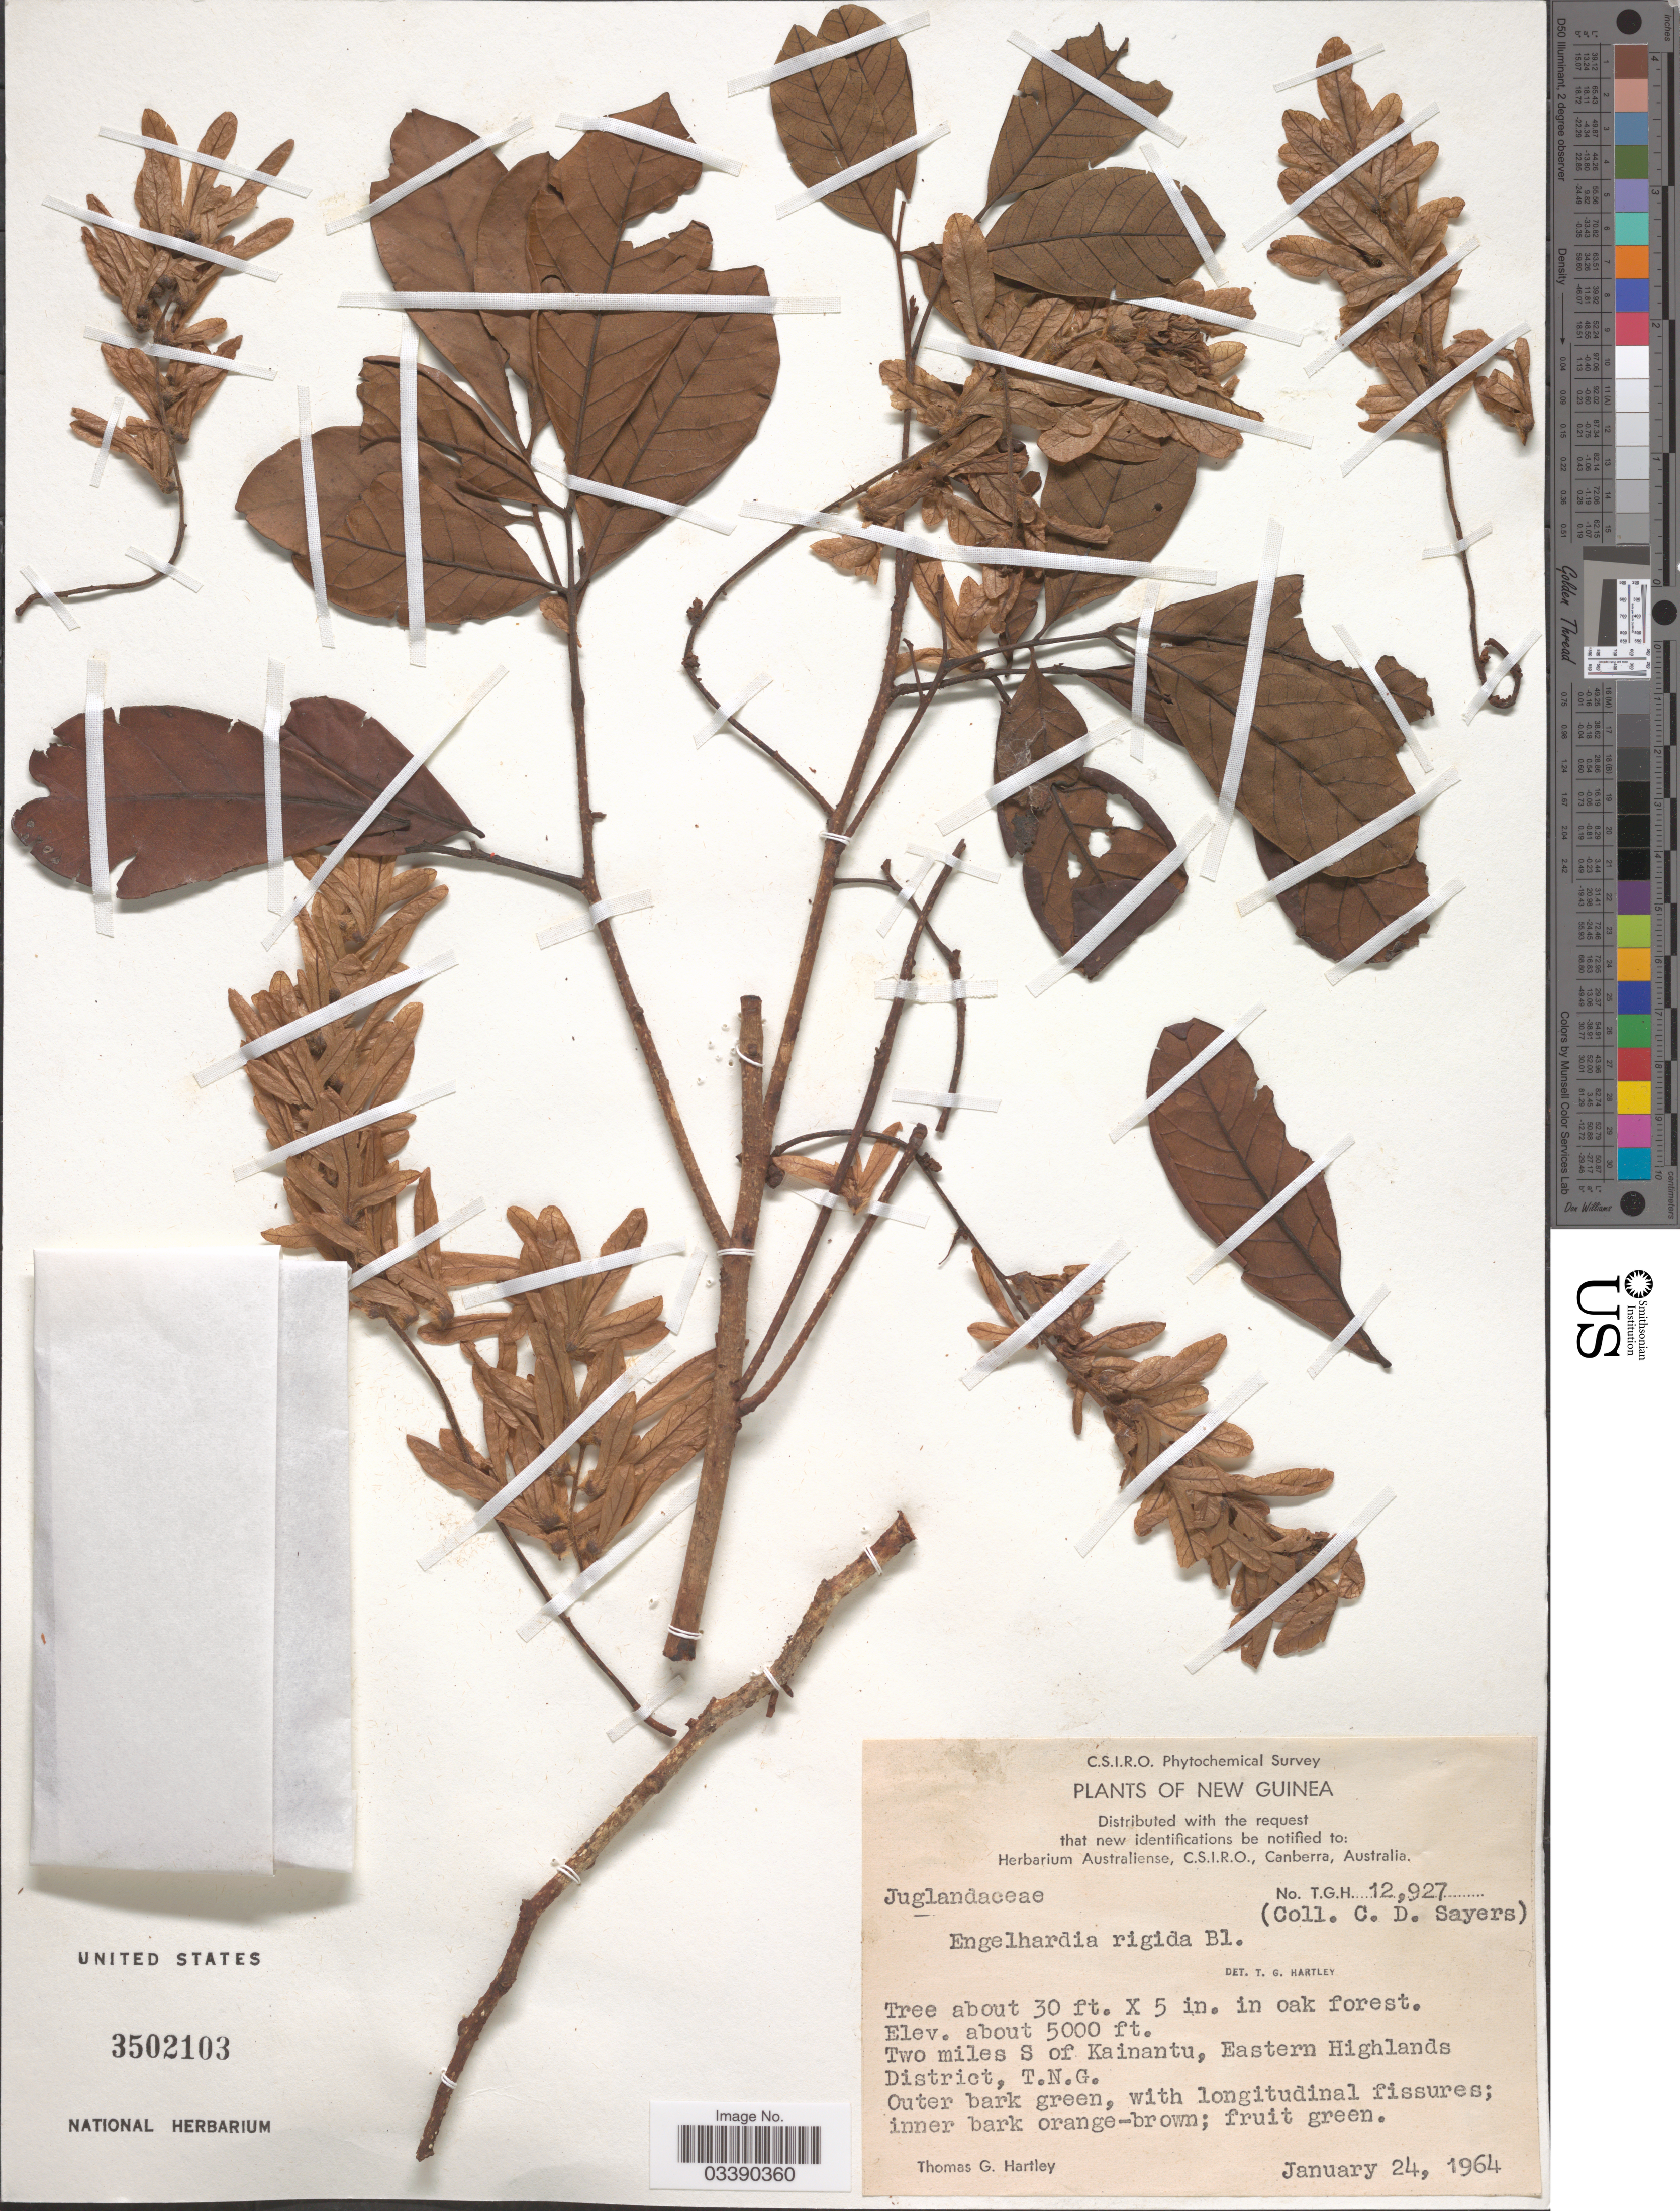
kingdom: Plantae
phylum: Tracheophyta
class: Magnoliopsida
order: Fagales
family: Juglandaceae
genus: Engelhardia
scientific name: Engelhardia rigida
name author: Blume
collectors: C. Sayers & T. Hartley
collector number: T.G.H. 12927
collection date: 1964-01-24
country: Papua New Guinea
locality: New Guinea. Two miles S of Kainantu, Eastern Highlands District, T.N.G.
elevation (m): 1524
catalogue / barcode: US 3502103